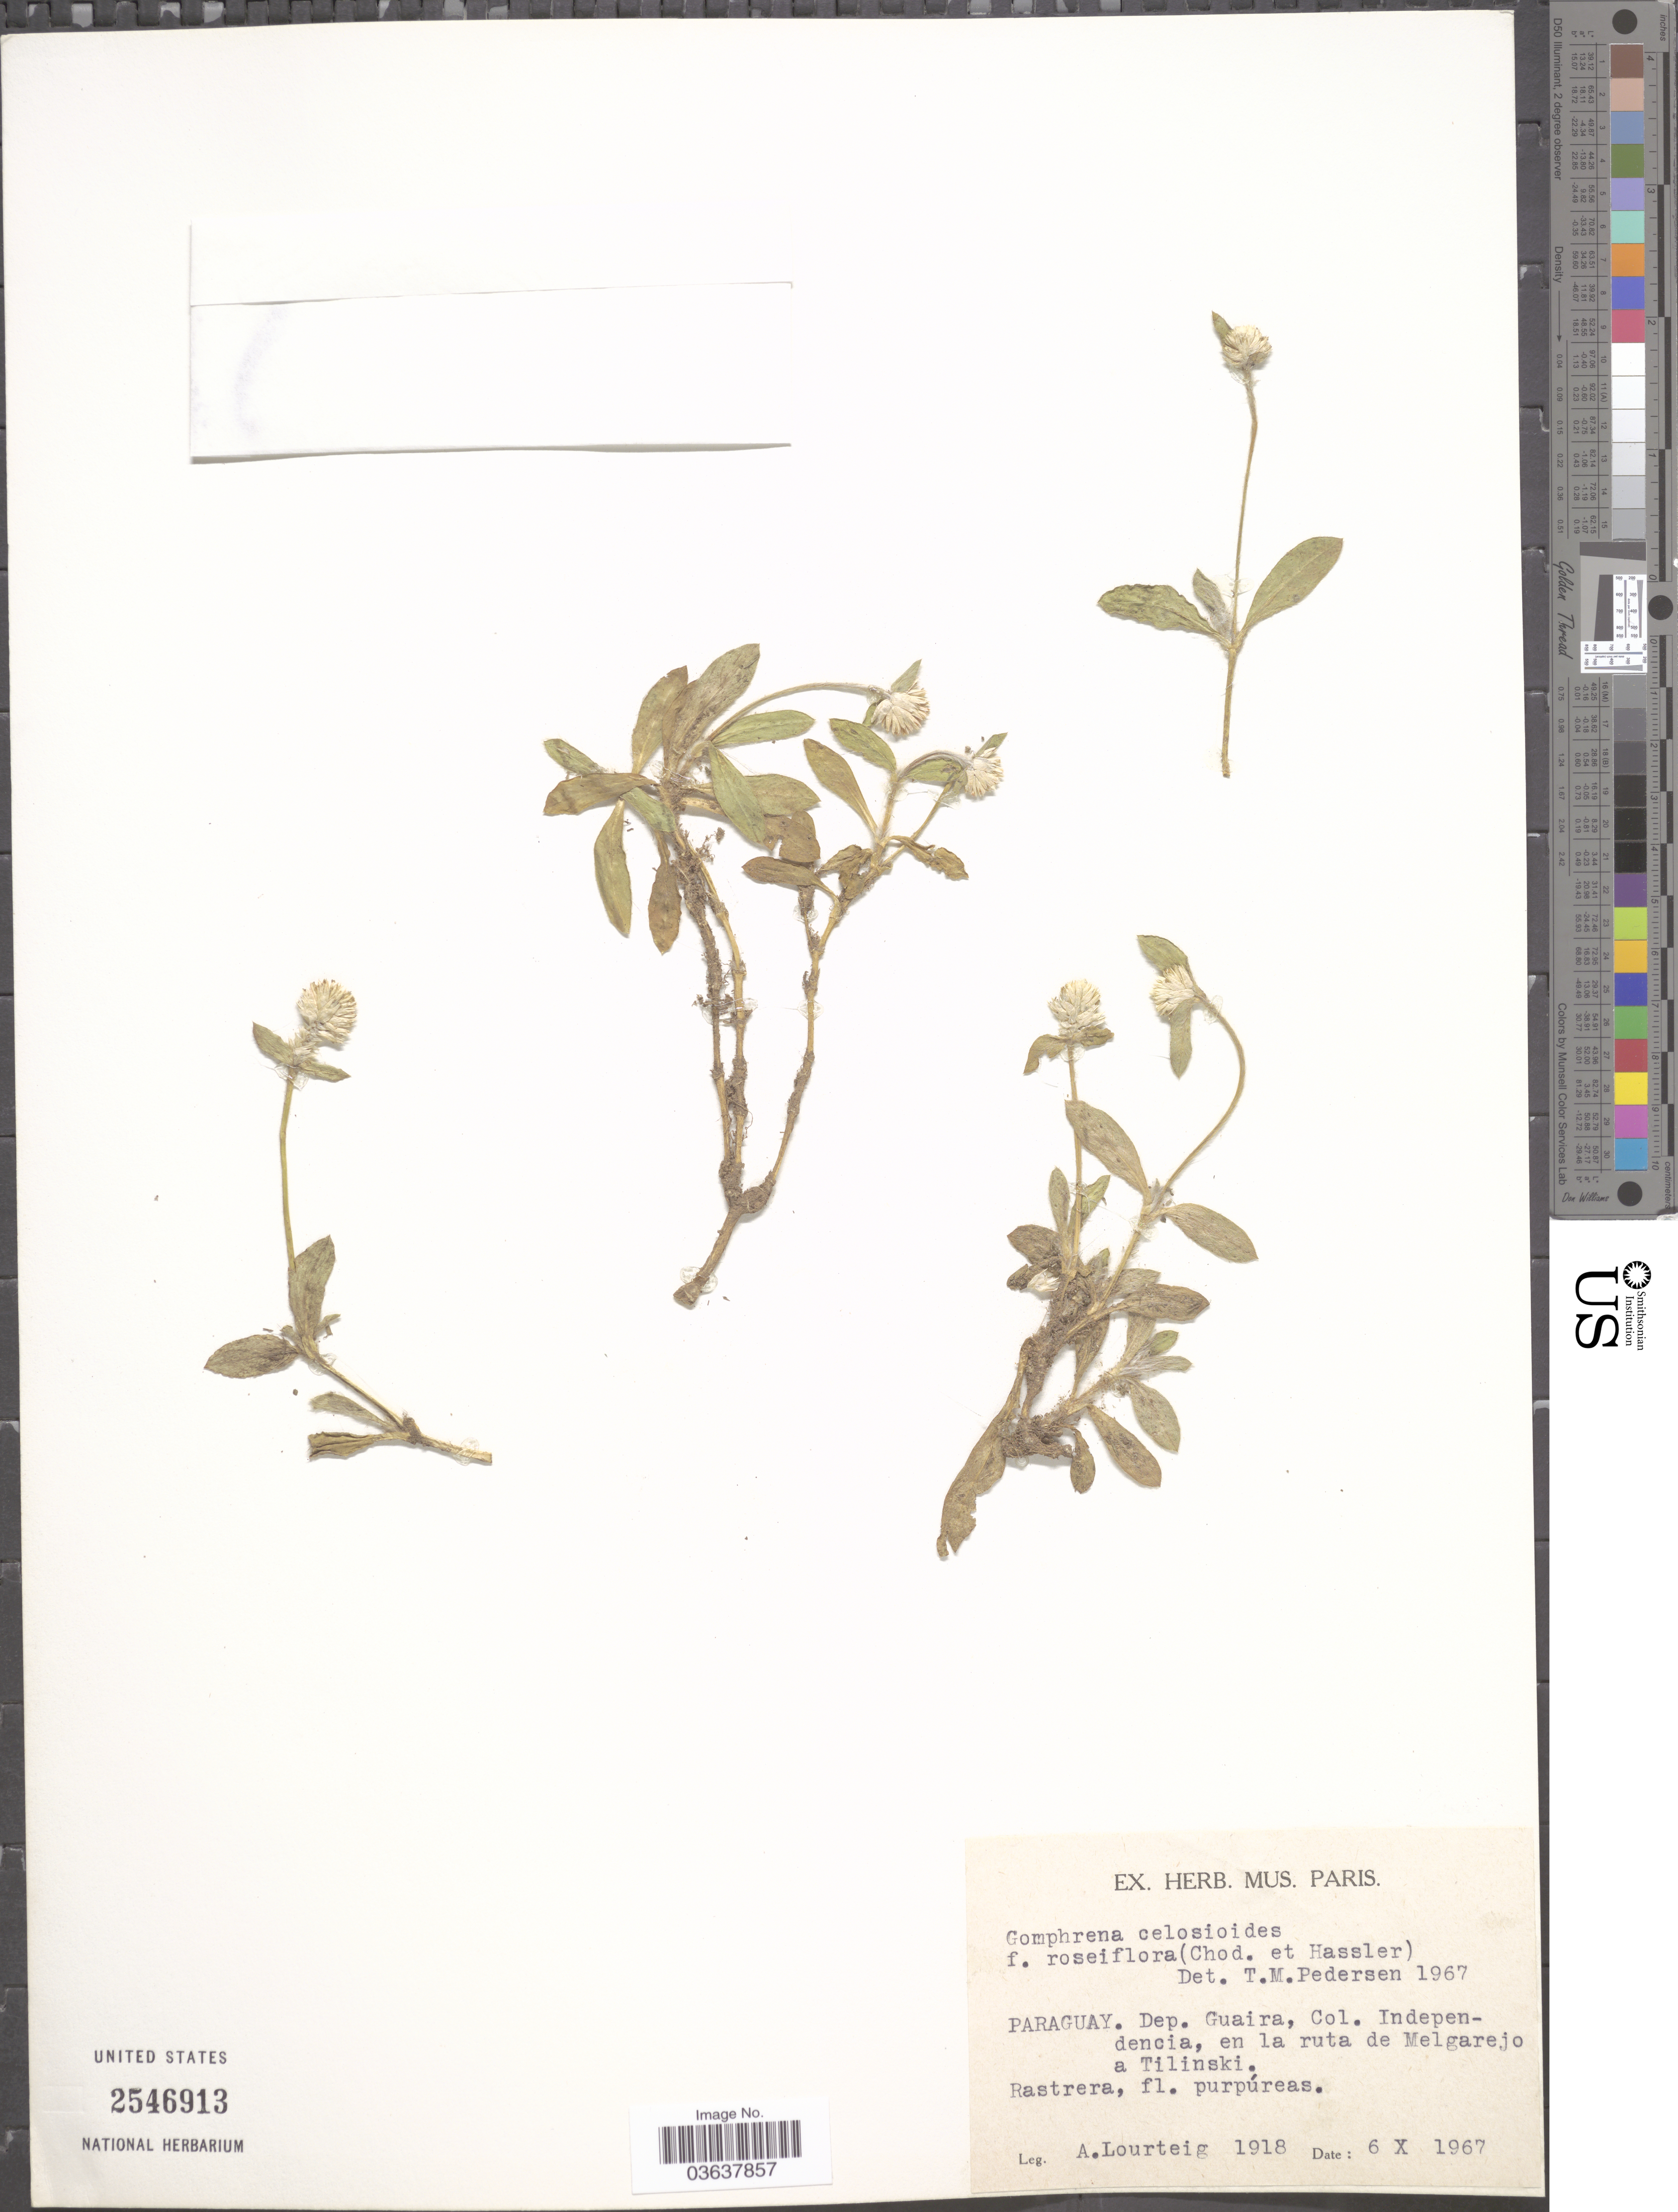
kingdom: Plantae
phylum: Tracheophyta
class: Magnoliopsida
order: Caryophyllales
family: Amaranthaceae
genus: Gomphrena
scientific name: Gomphrena celosioides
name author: Mart.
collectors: A. Lourteig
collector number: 1918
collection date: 1967-10-06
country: Paraguay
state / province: Guaira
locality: Dep. Guaira, Col. Independencia, en la ruta de Melgarejo a Tilinski.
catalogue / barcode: US 2546913